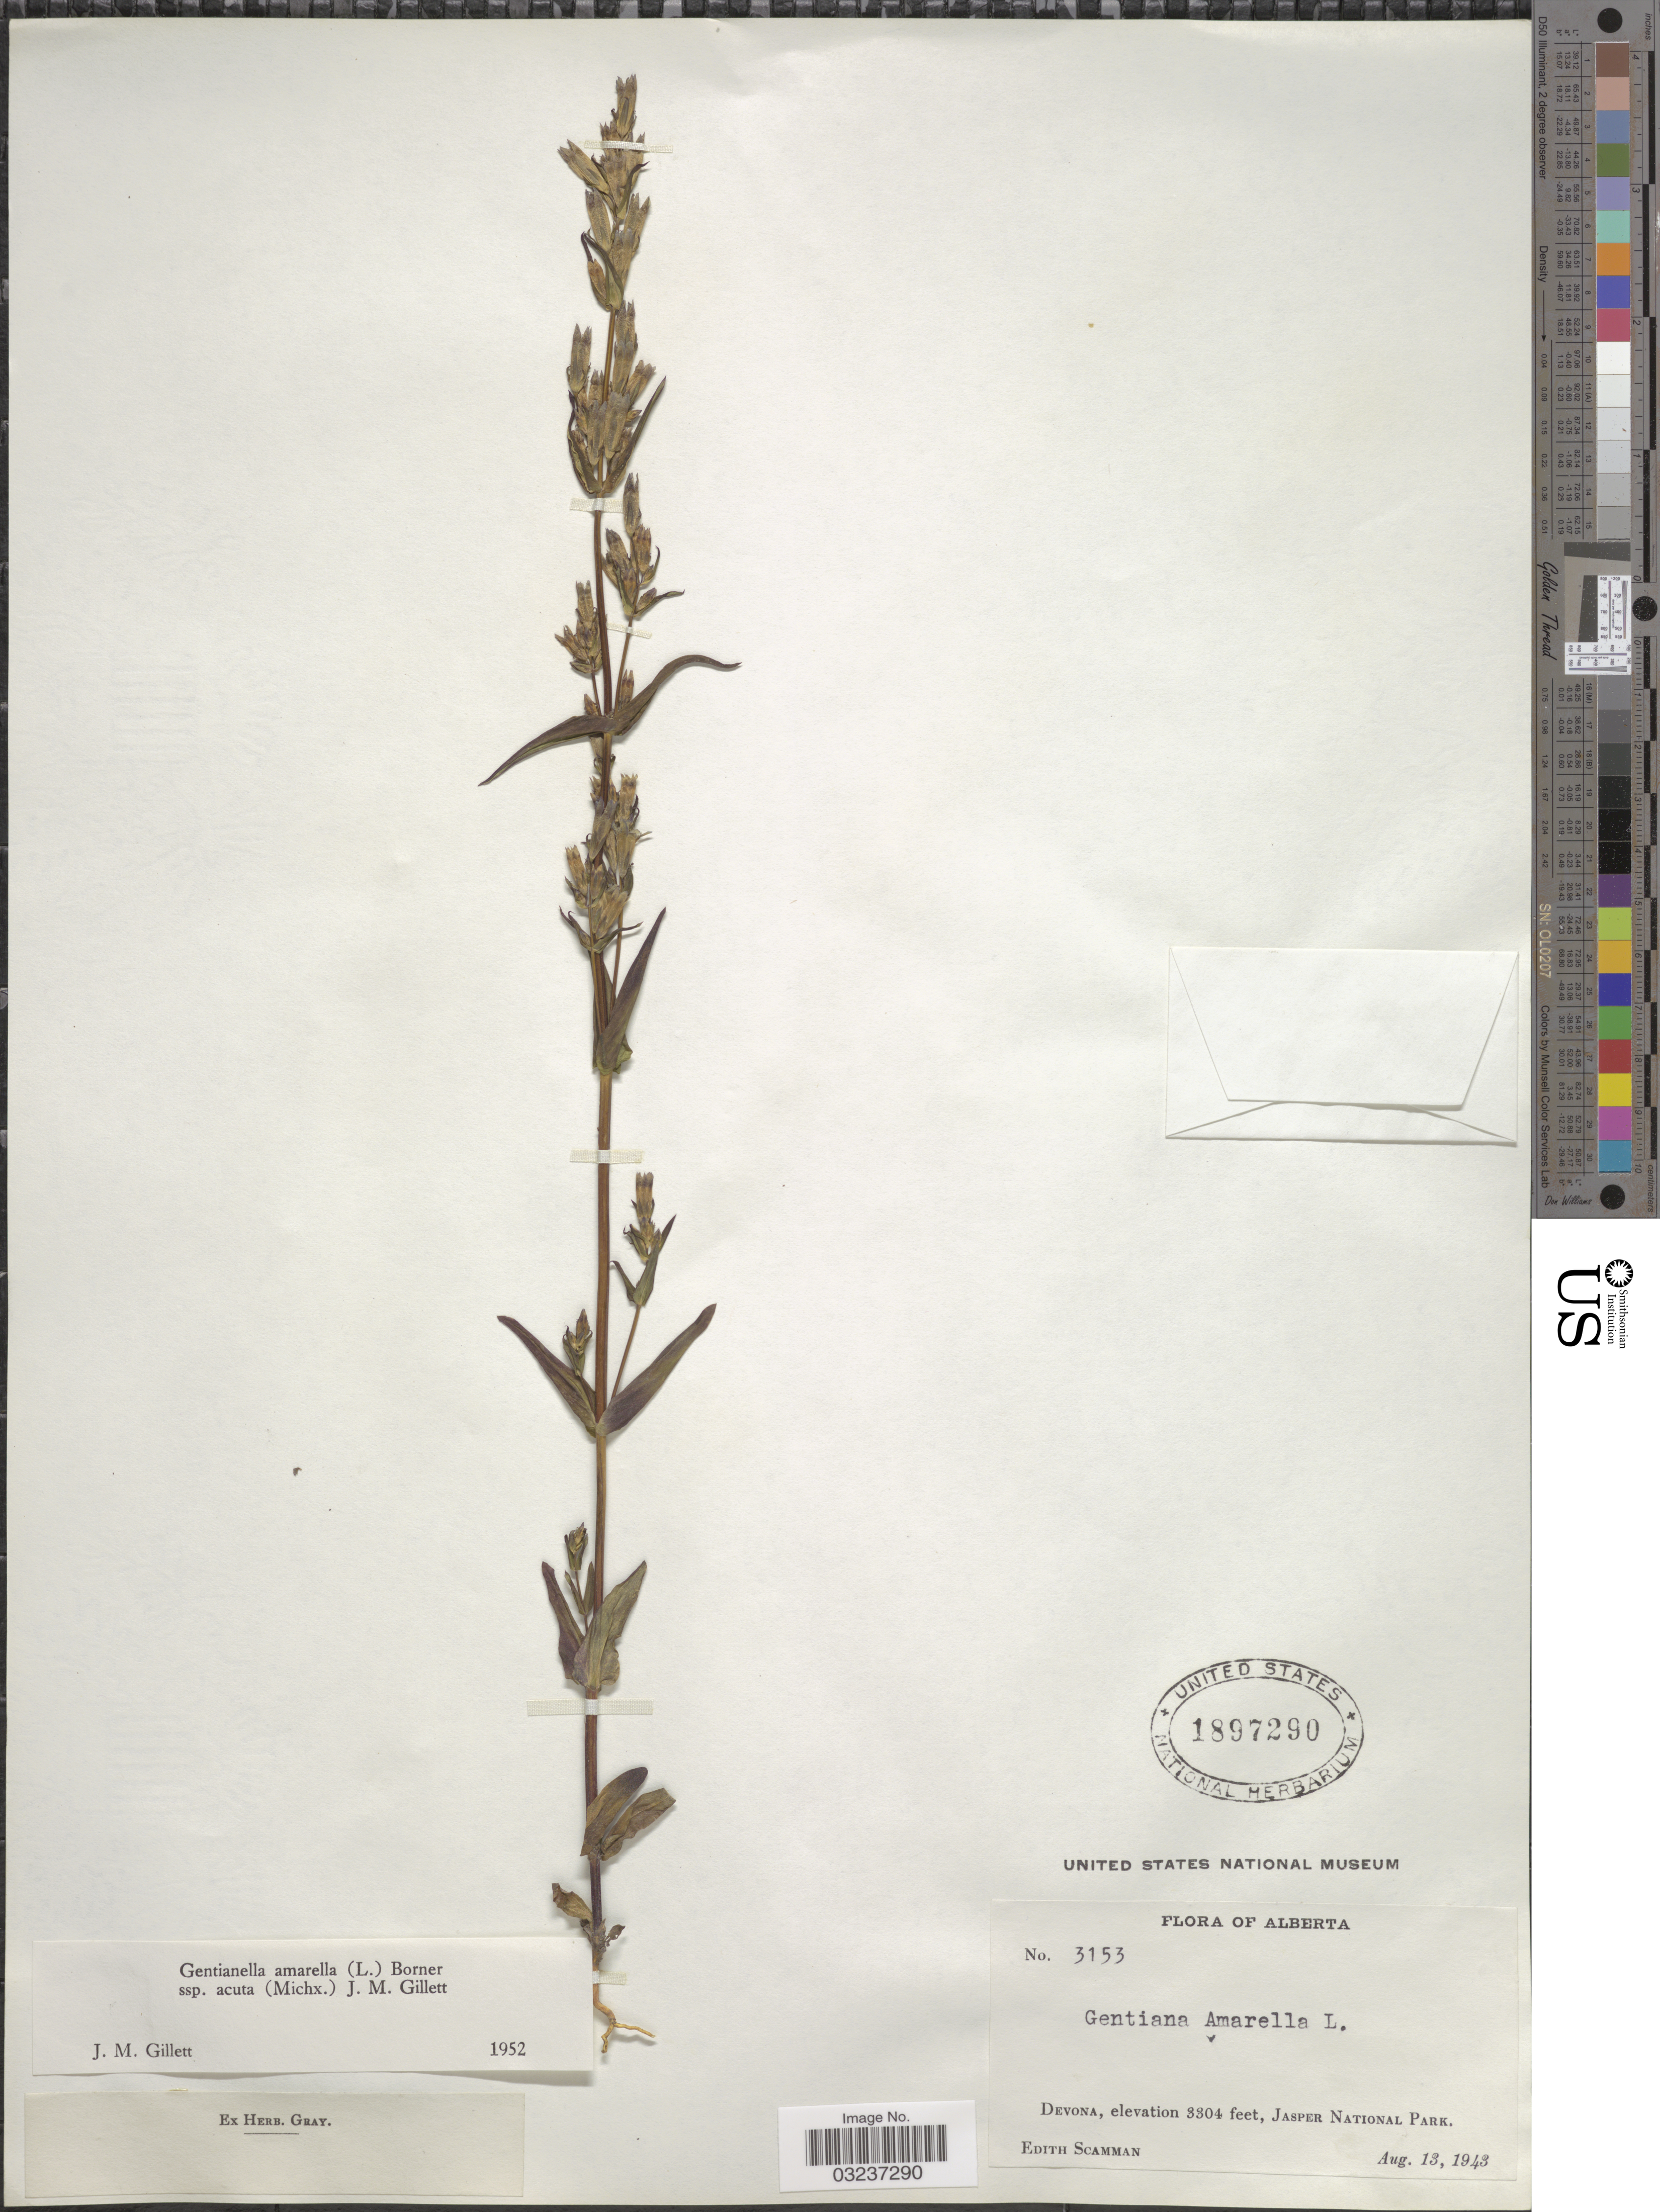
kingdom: Plantae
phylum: Tracheophyta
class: Magnoliopsida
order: Gentianales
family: Gentianaceae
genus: Gentianella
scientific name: Gentianella amarella subsp. acuta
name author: (Michx.) J.M. Gillett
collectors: E. Scamman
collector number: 3153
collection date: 1943-08-13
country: Canada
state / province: Alberta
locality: Devona, Jasper National Park.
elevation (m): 1007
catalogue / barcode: US 1897290